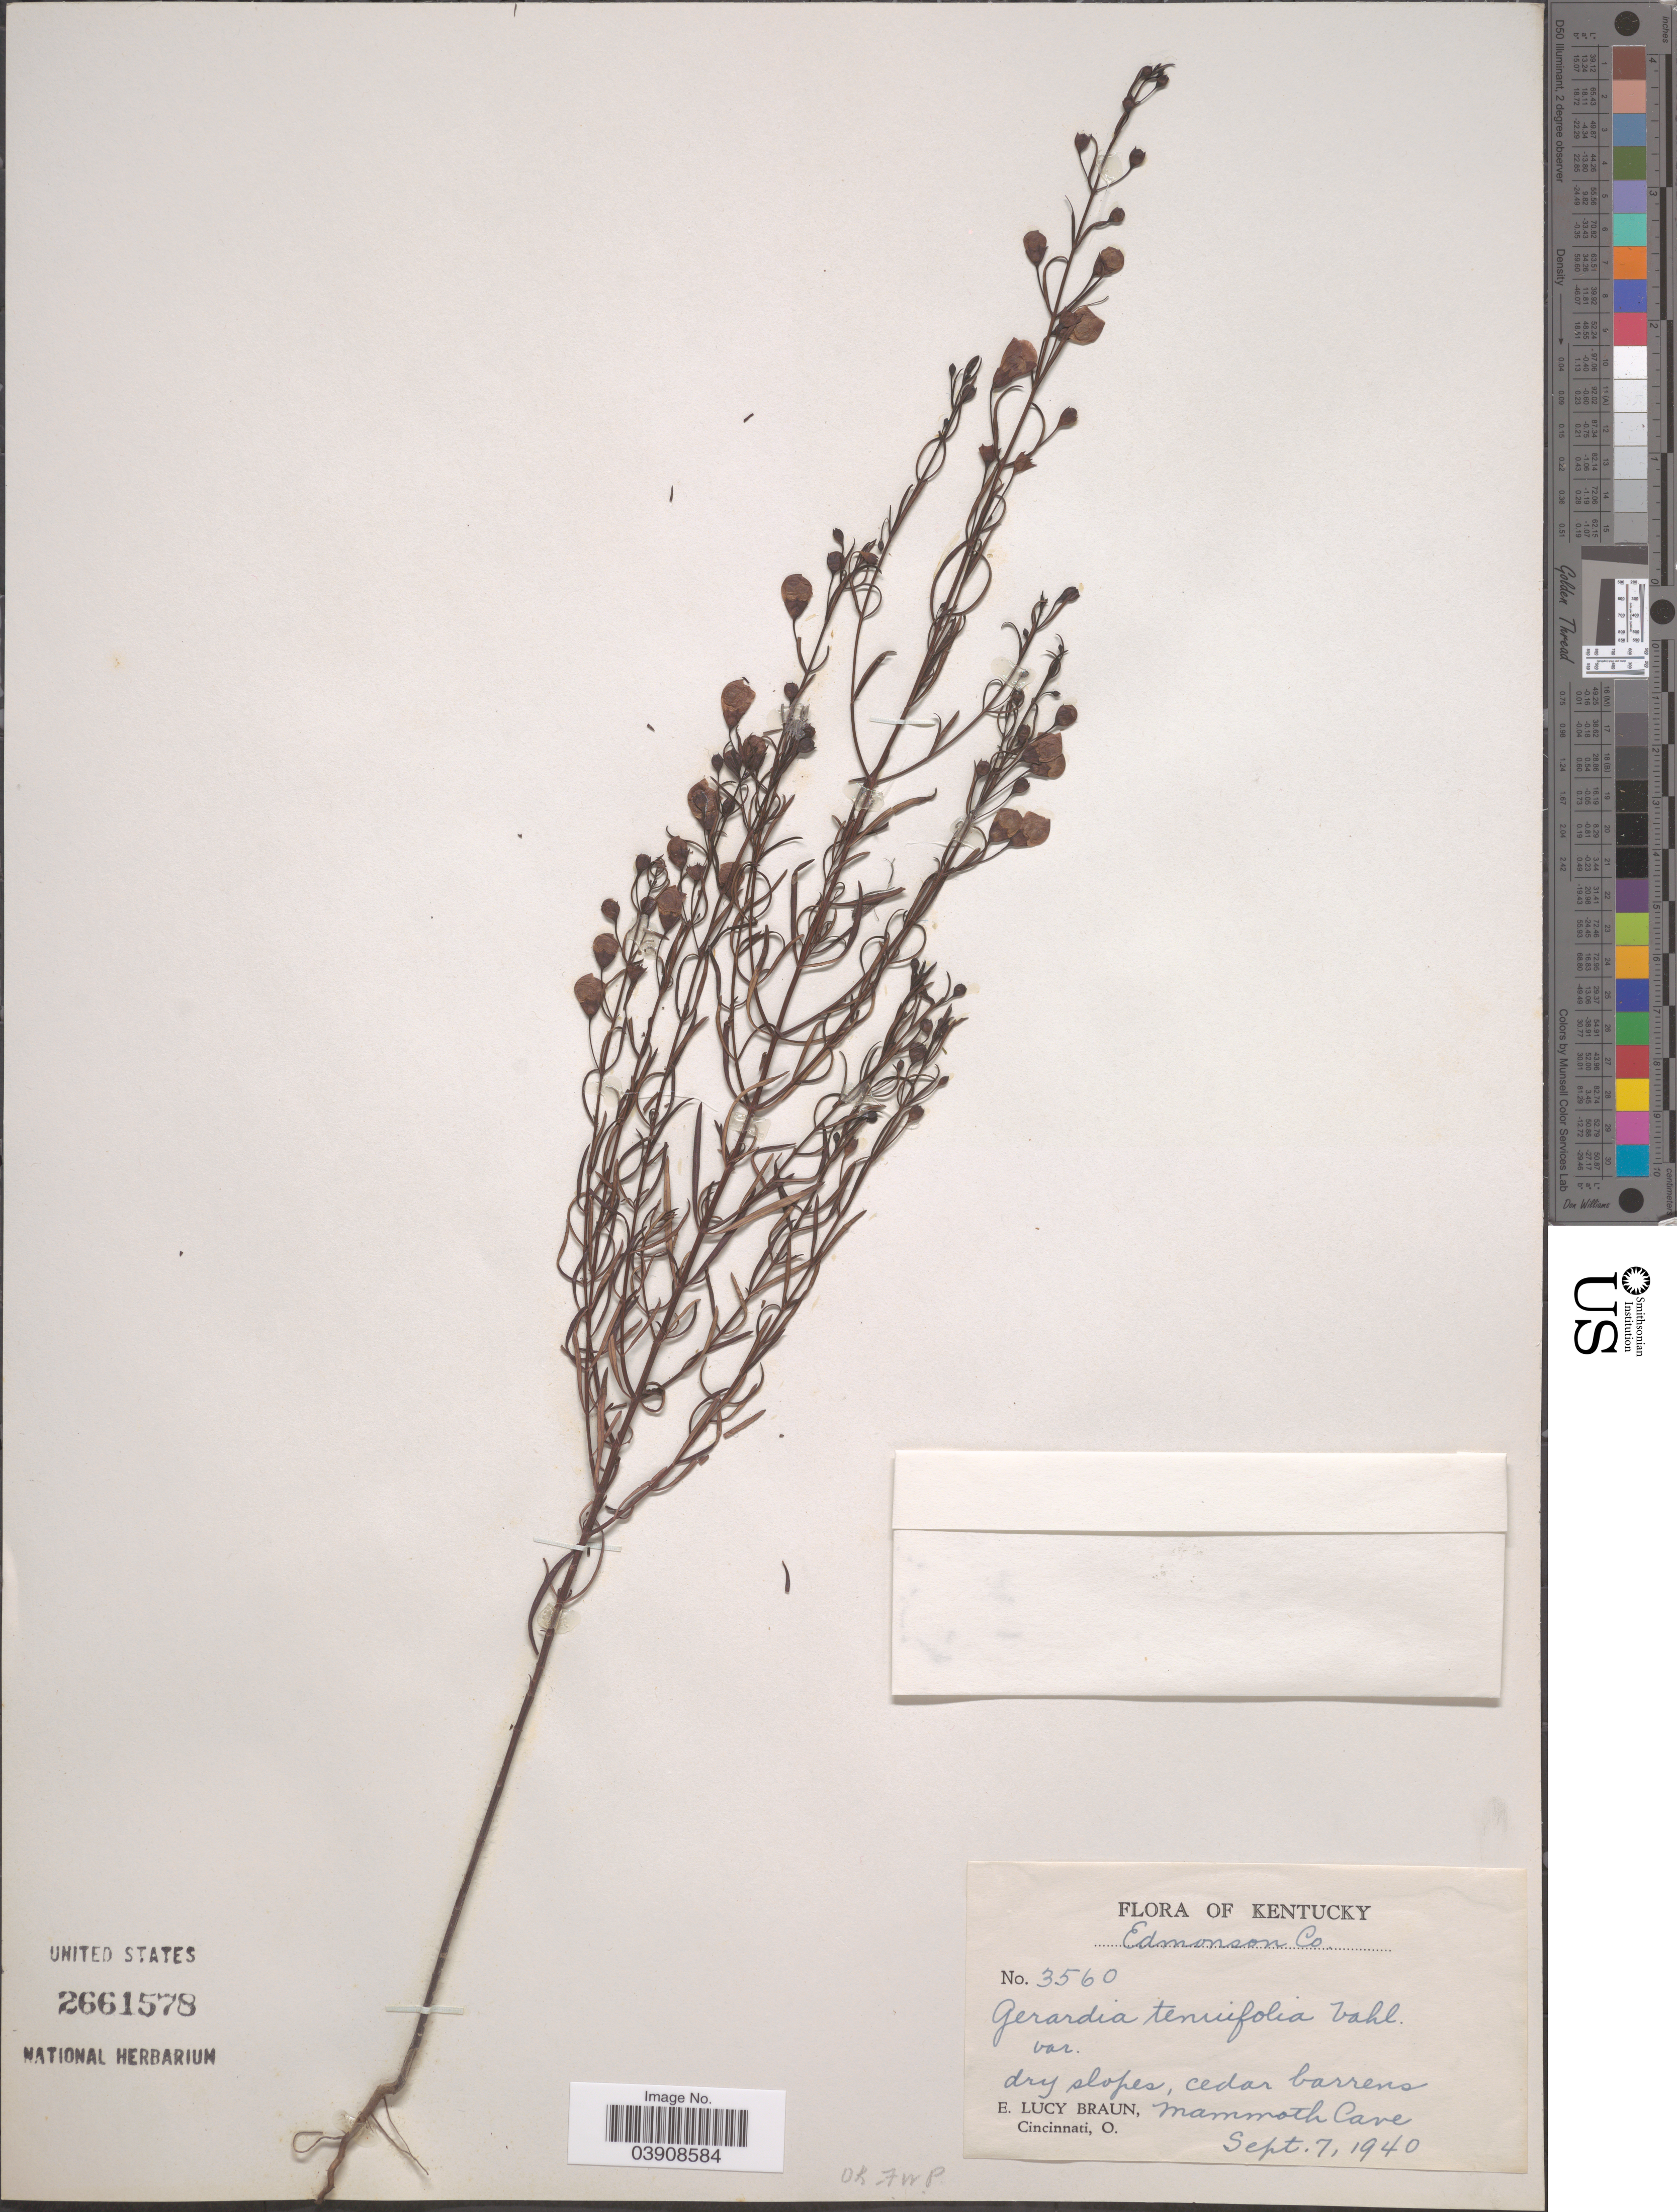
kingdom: Plantae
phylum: Tracheophyta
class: Magnoliopsida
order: Lamiales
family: Orobanchaceae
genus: Agalinis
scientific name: Agalinis tenuifolia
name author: (Vahl) Raf.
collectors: E. L. Braun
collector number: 3560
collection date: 1940-09-07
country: United States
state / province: Kentucky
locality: Edmonson Co. Mammoth Cave.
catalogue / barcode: US 2661578